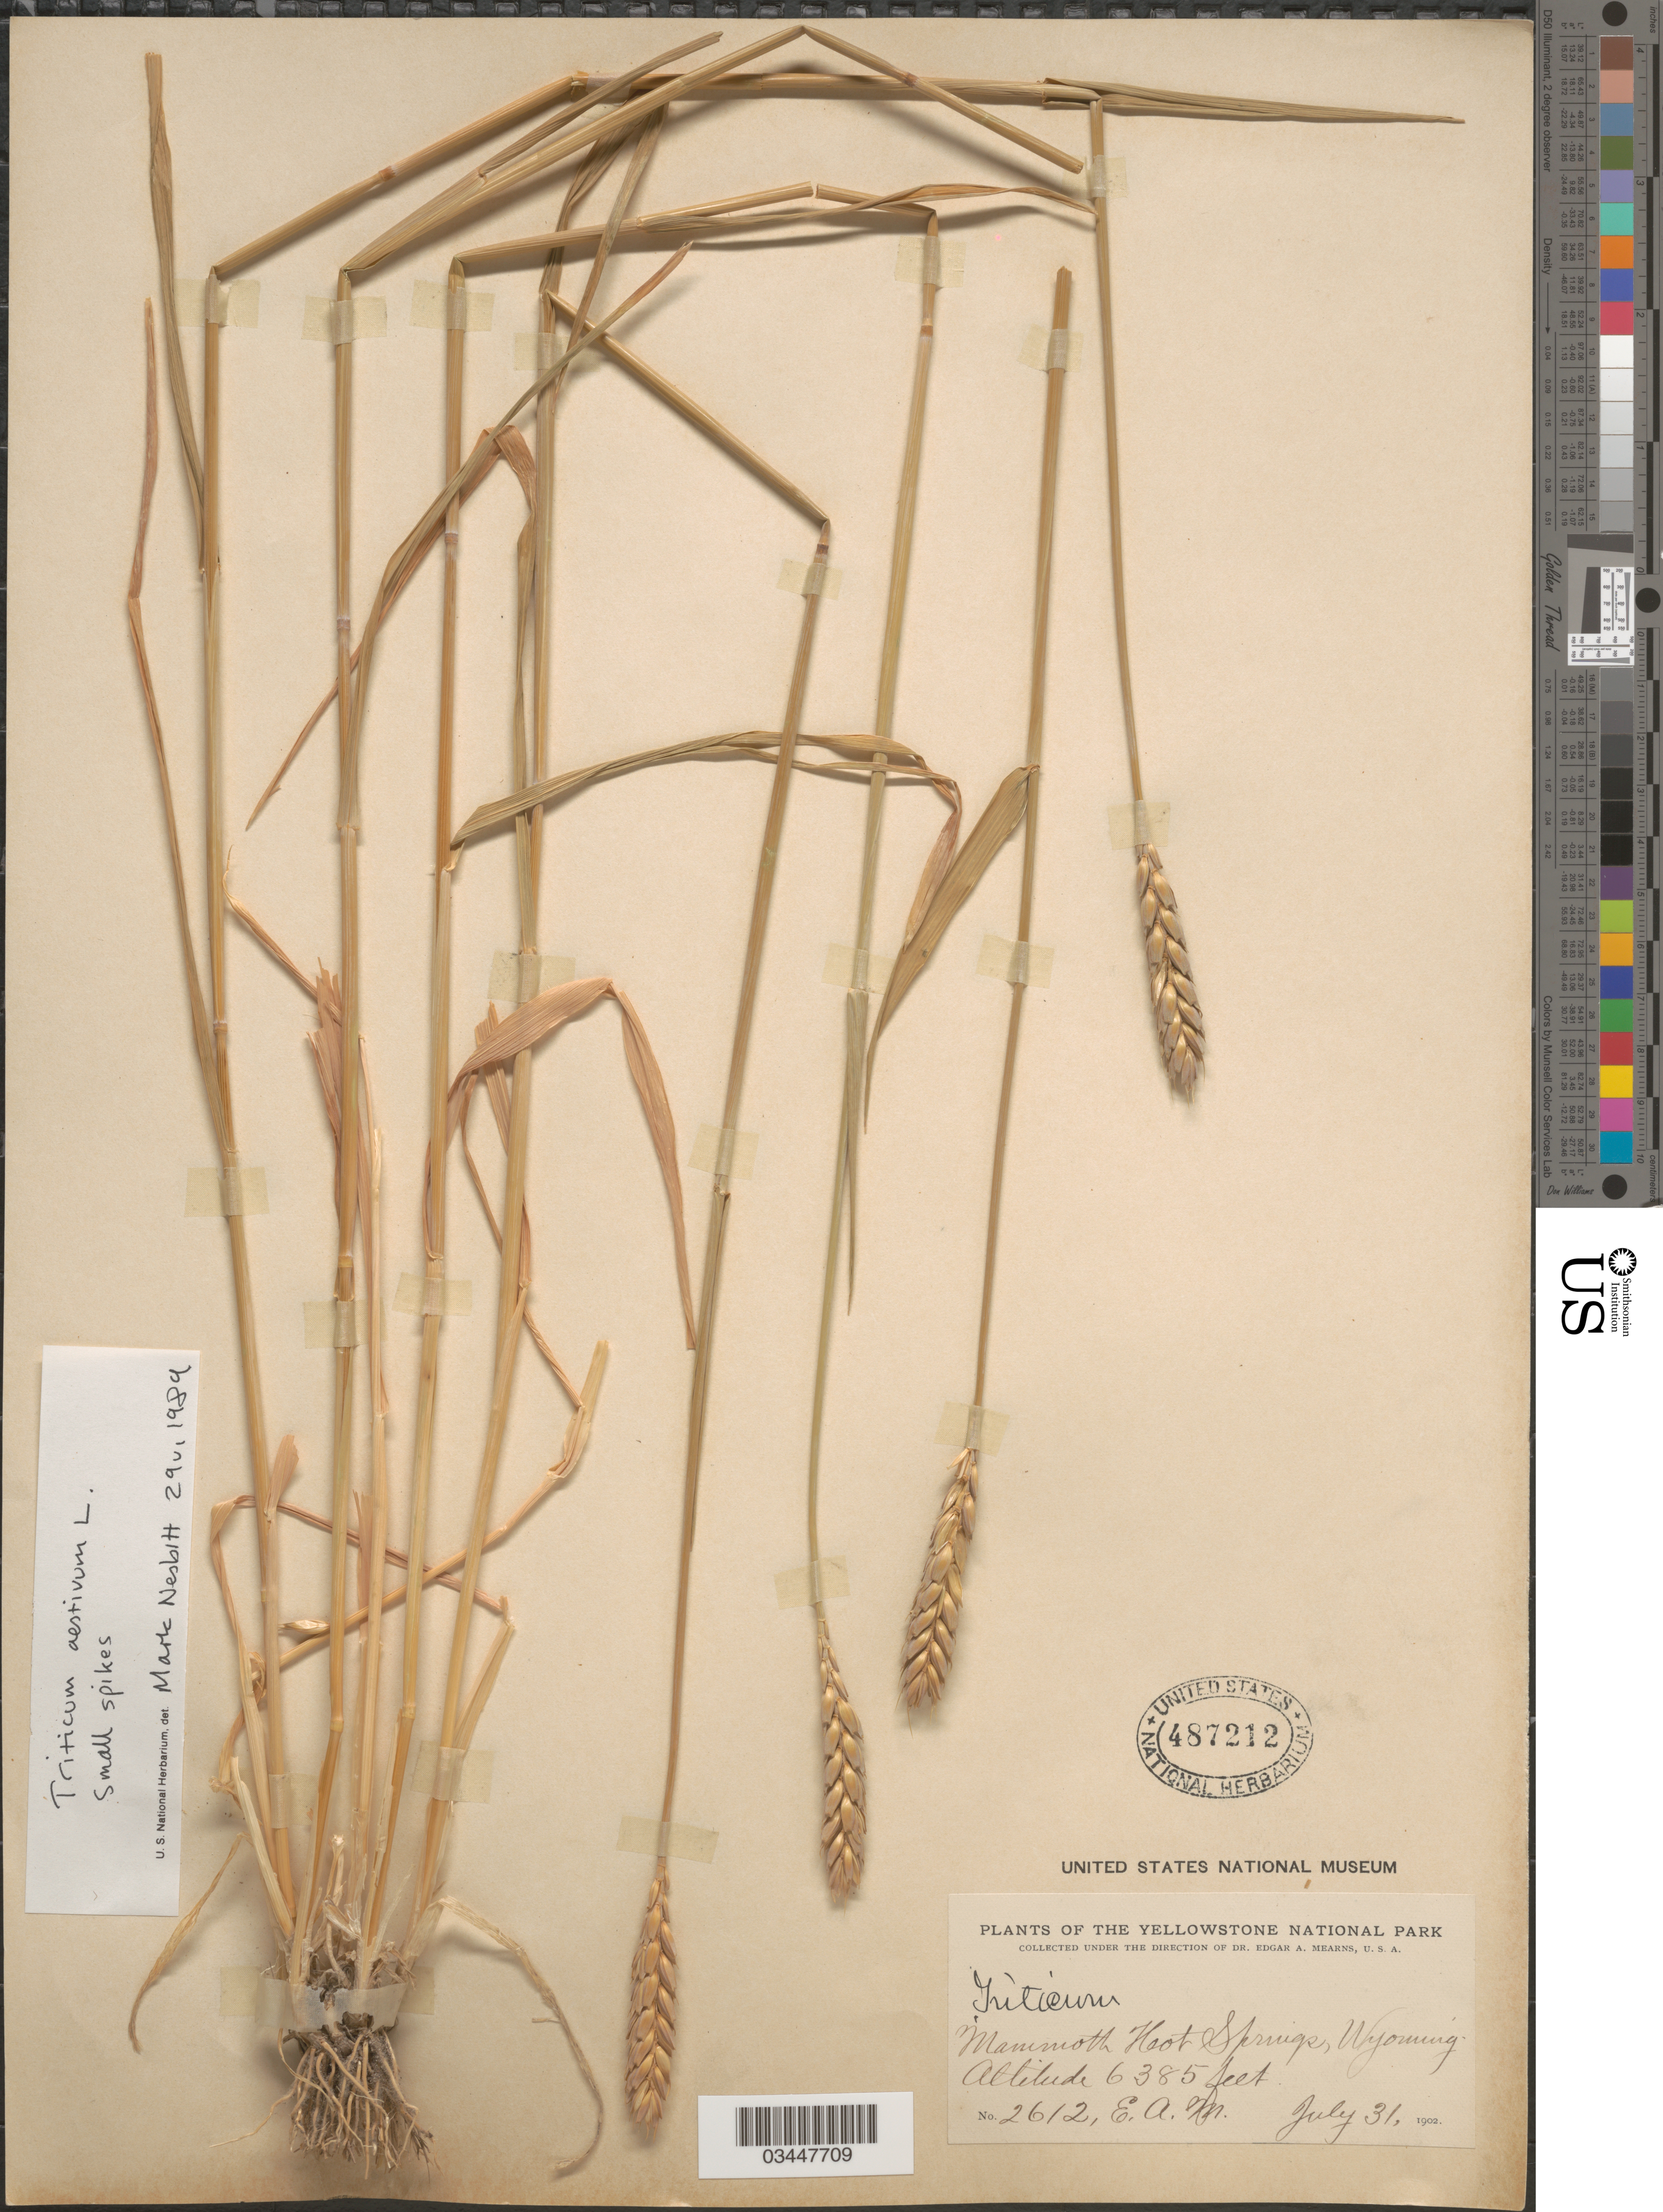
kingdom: Plantae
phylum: Tracheophyta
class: Liliopsida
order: Poales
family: Poaceae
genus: Triticum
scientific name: Triticum aestivum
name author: L.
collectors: E. A. Mearns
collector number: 2612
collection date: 1902-07-31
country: United States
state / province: Wyoming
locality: The Yellowstone National Park. Mammoth Hot Springs.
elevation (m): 1946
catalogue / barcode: US 487212